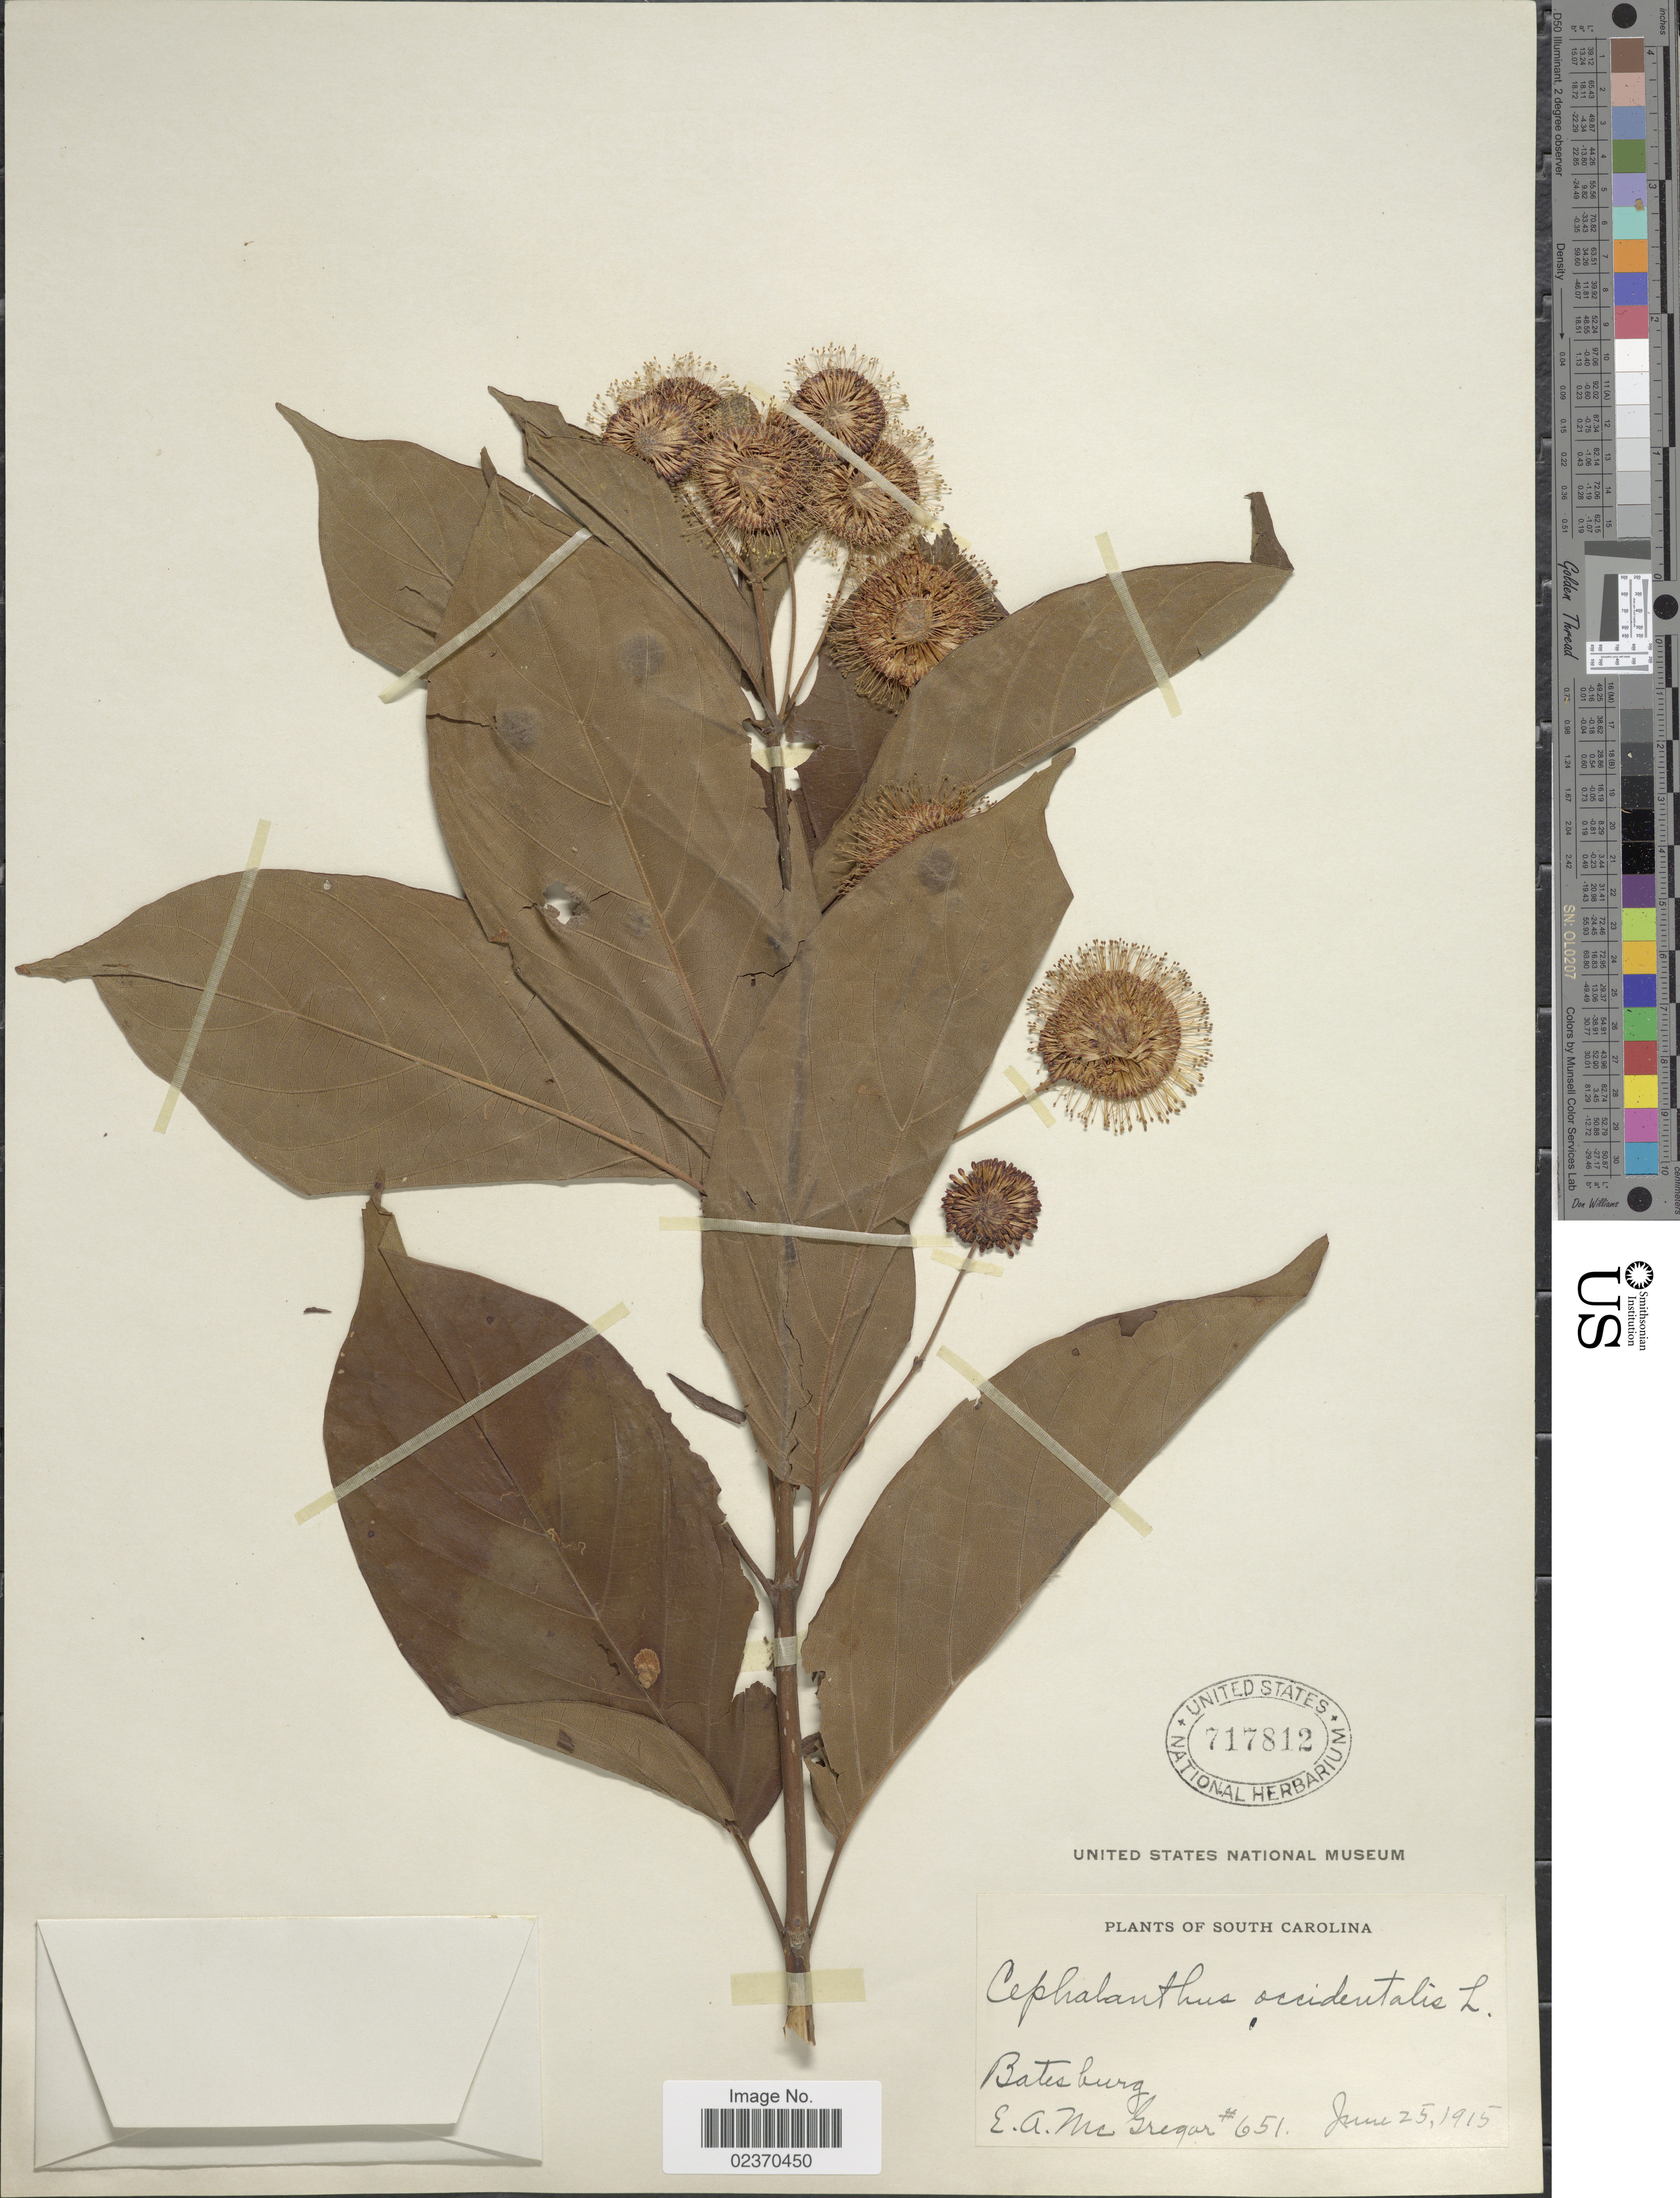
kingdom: Plantae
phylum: Tracheophyta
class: Magnoliopsida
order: Gentianales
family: Rubiaceae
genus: Cephalanthus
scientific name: Cephalanthus occidentalis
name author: L.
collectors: E. A. McGregor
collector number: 651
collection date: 1915-06-25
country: United States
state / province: South Carolina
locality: Batesburg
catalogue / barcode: US 717812